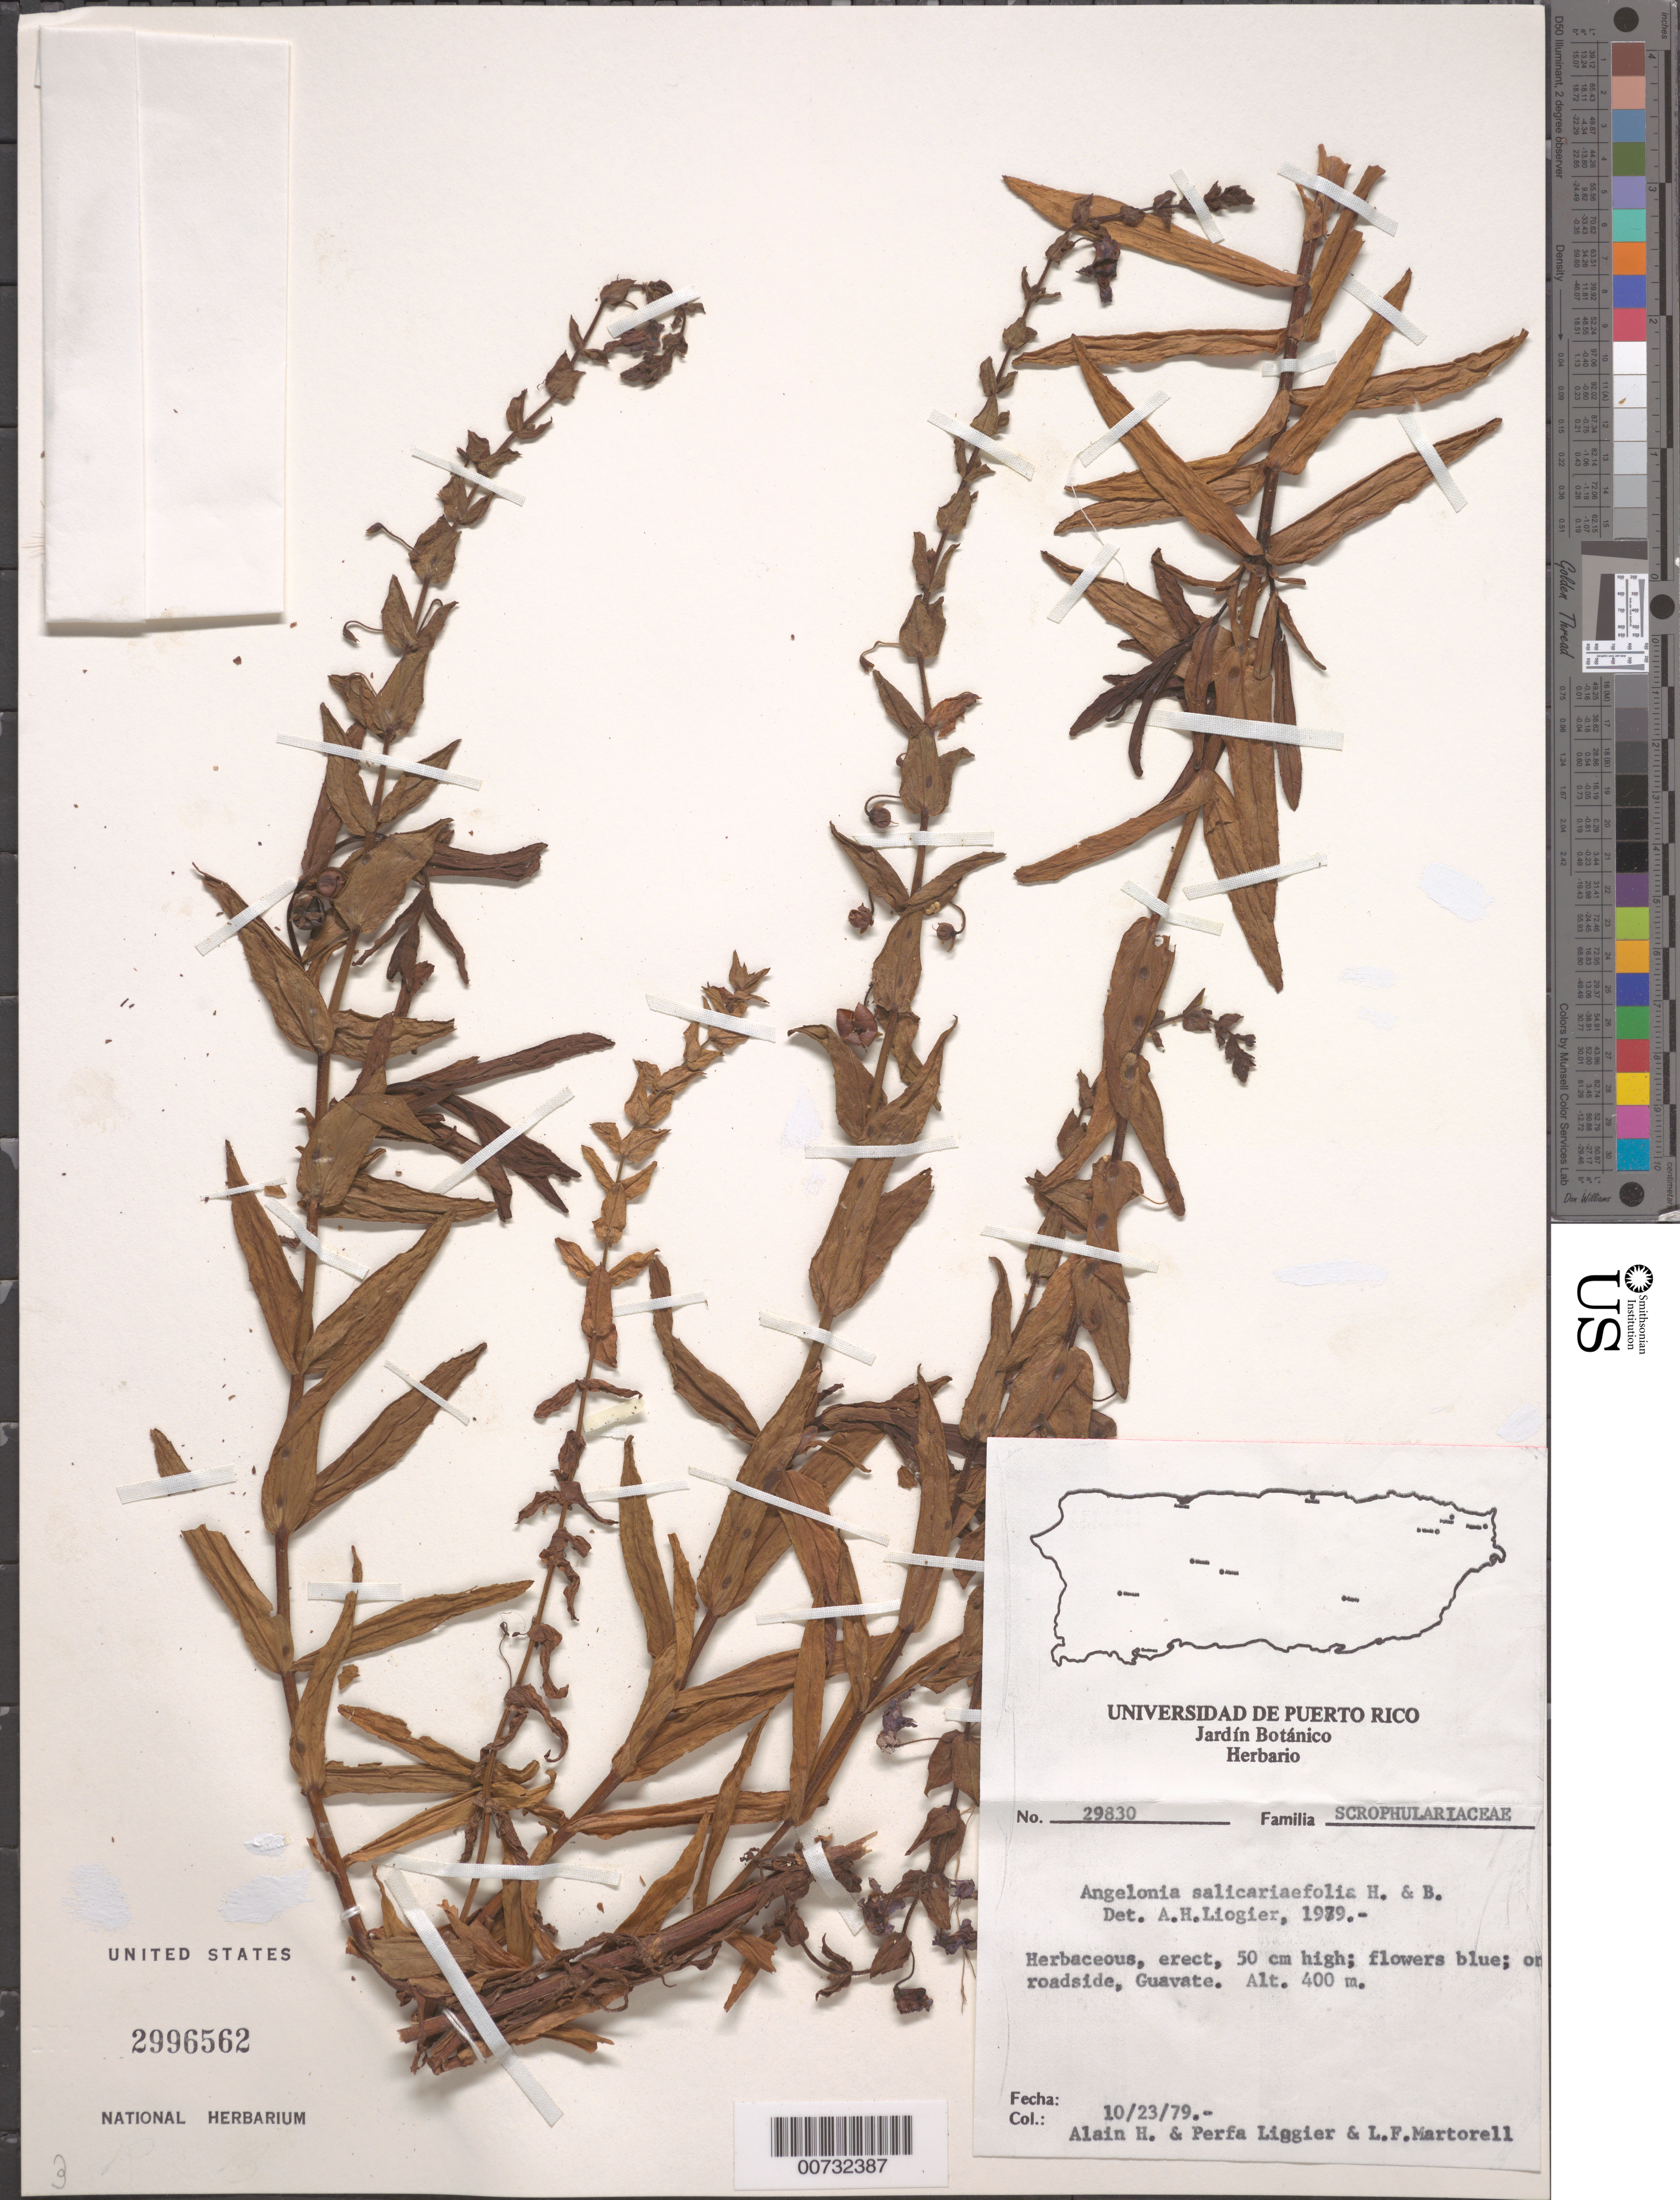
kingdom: Plantae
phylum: Tracheophyta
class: Magnoliopsida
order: Lamiales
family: Plantaginaceae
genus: Angelonia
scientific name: Angelonia salicariifolia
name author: Bonpl.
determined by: Liogier, Alain H.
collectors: A. H. Liogier, M. P. Liogier & L. Martorell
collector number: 29830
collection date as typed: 23 Oct 1979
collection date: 1979-10-23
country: Puerto Rico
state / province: Cayey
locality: Guavate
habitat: Roadside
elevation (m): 400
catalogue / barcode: US 2996562